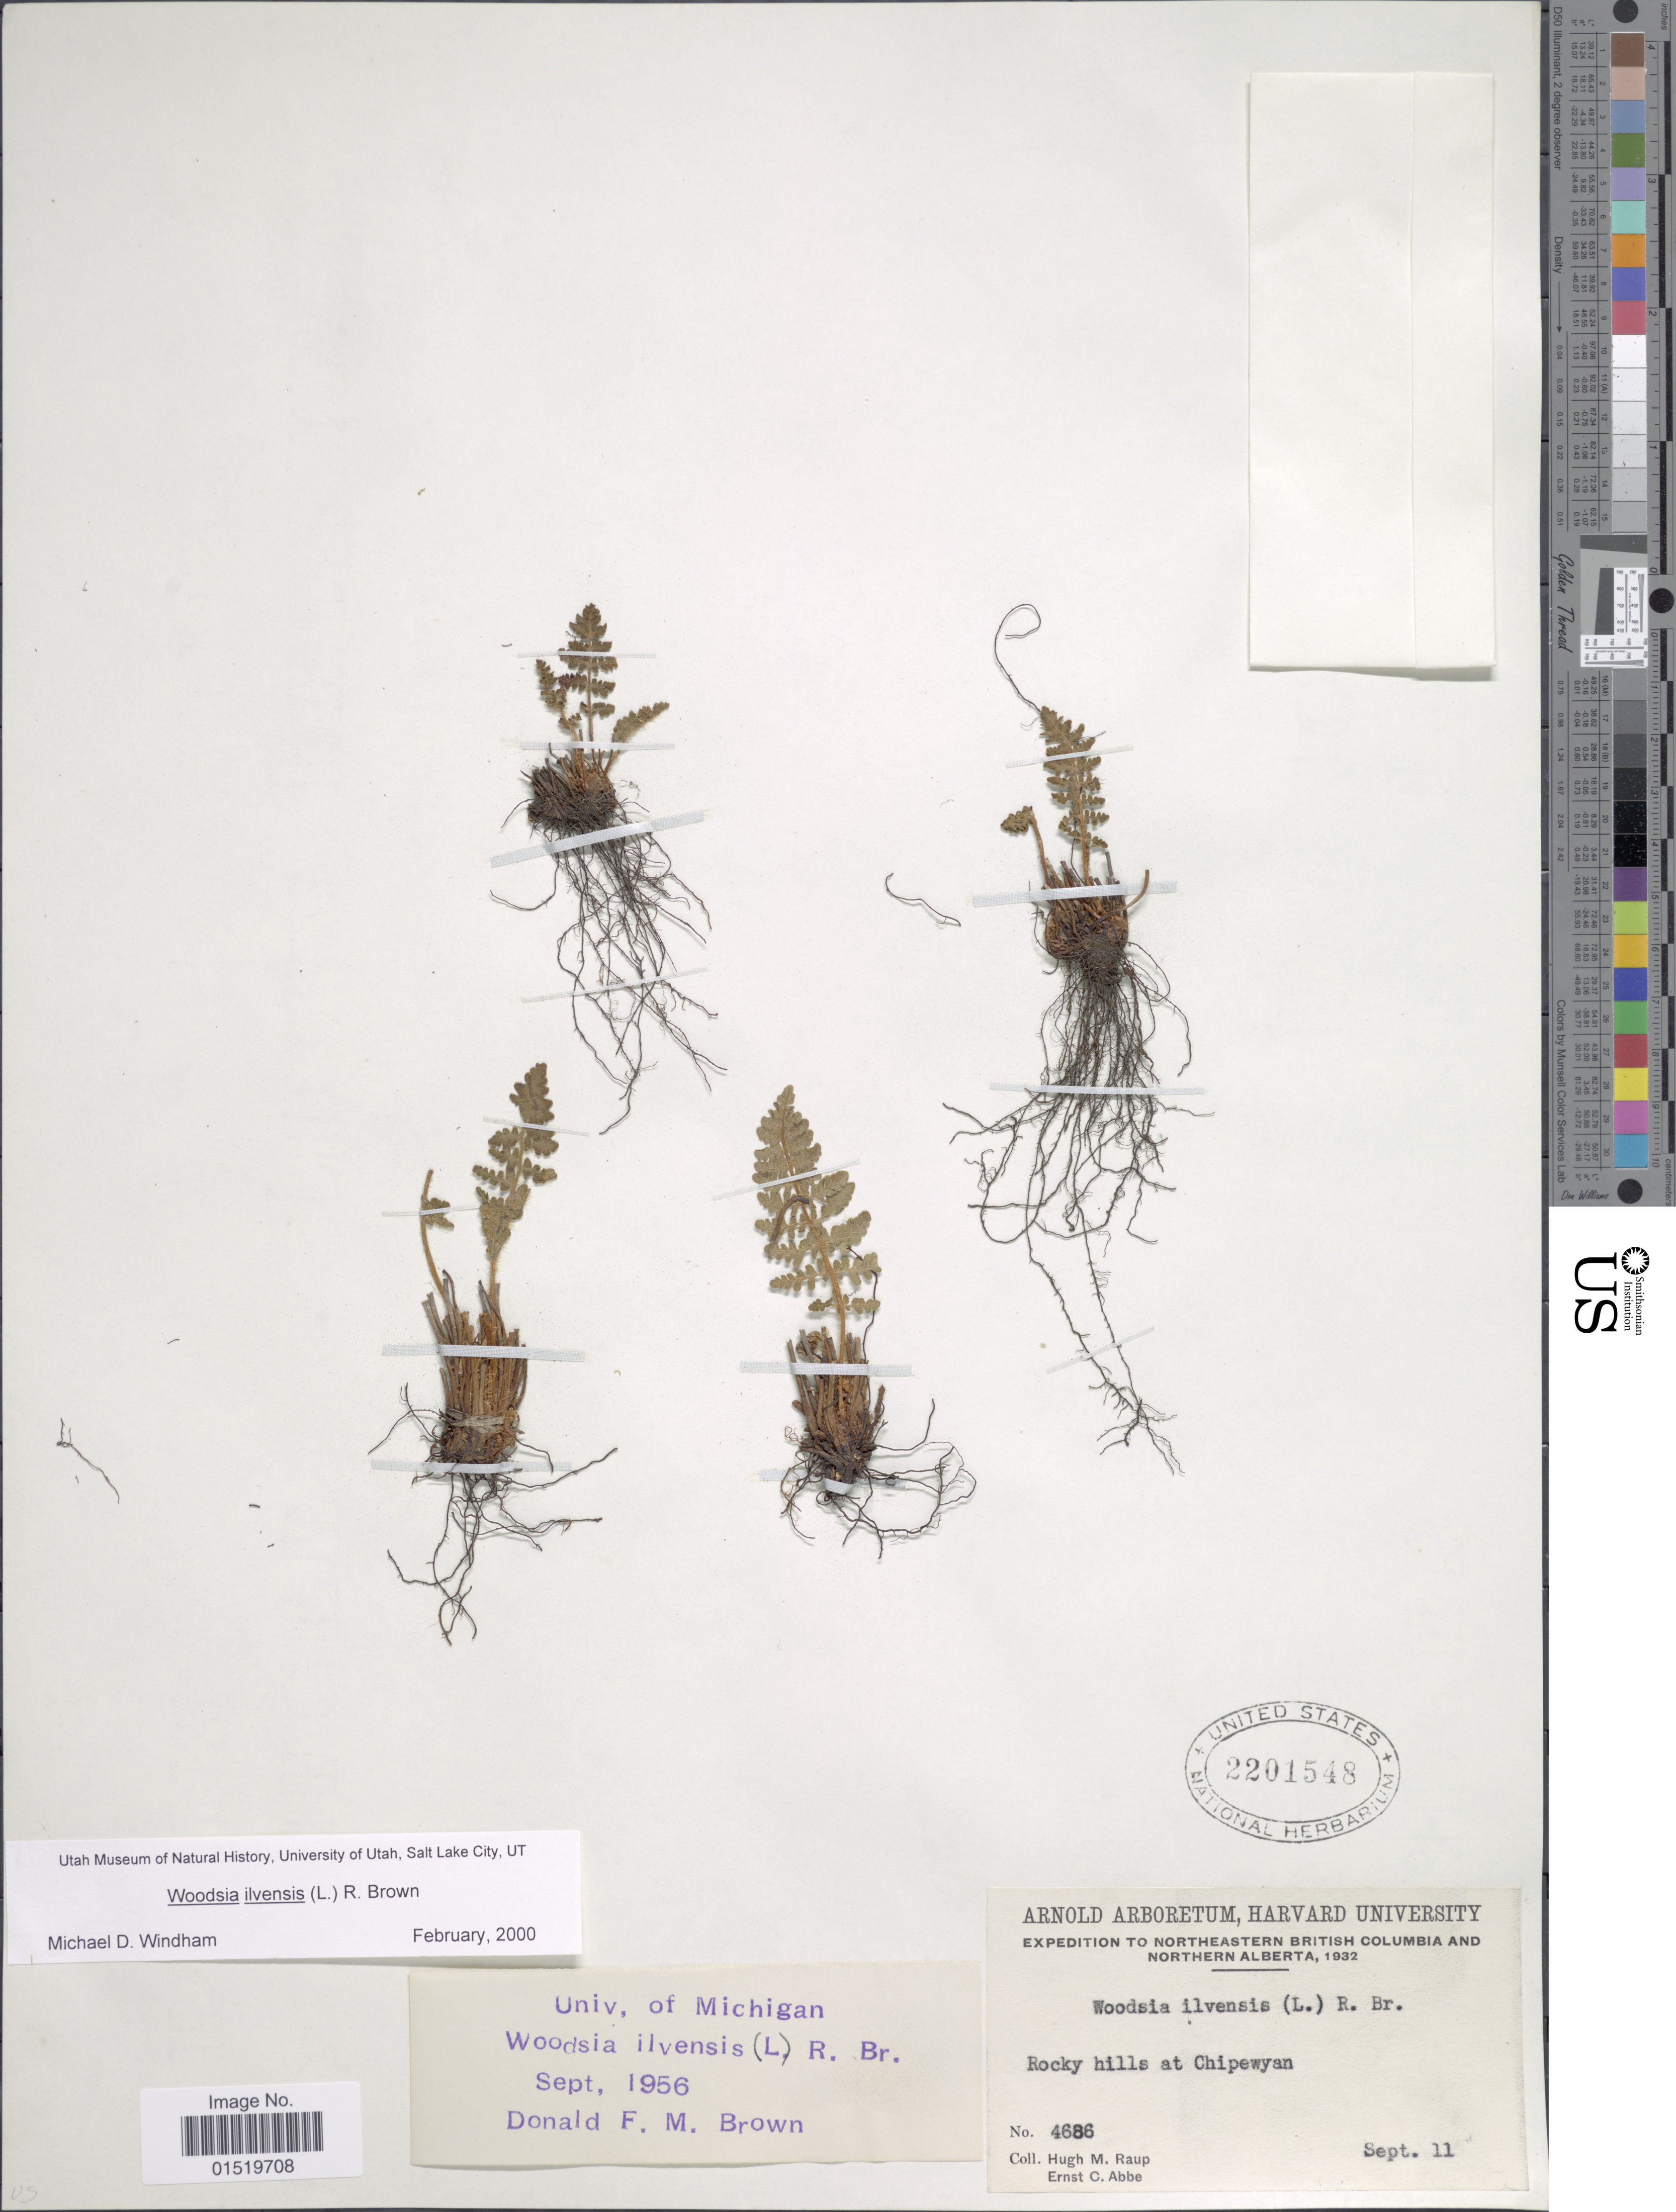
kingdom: Plantae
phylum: Tracheophyta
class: Polypodiopsida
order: Polypodiales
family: Woodsiaceae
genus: Woodsia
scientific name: Woodsia ilvensis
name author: (L.) R. Br.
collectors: H. Raup & E. C. Abbe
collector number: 4686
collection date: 1932-09-11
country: Canada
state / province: British Columbia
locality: Northeastern British Columbia and Northern Alberta, Rock hills at Chipewyan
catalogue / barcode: US 2201548